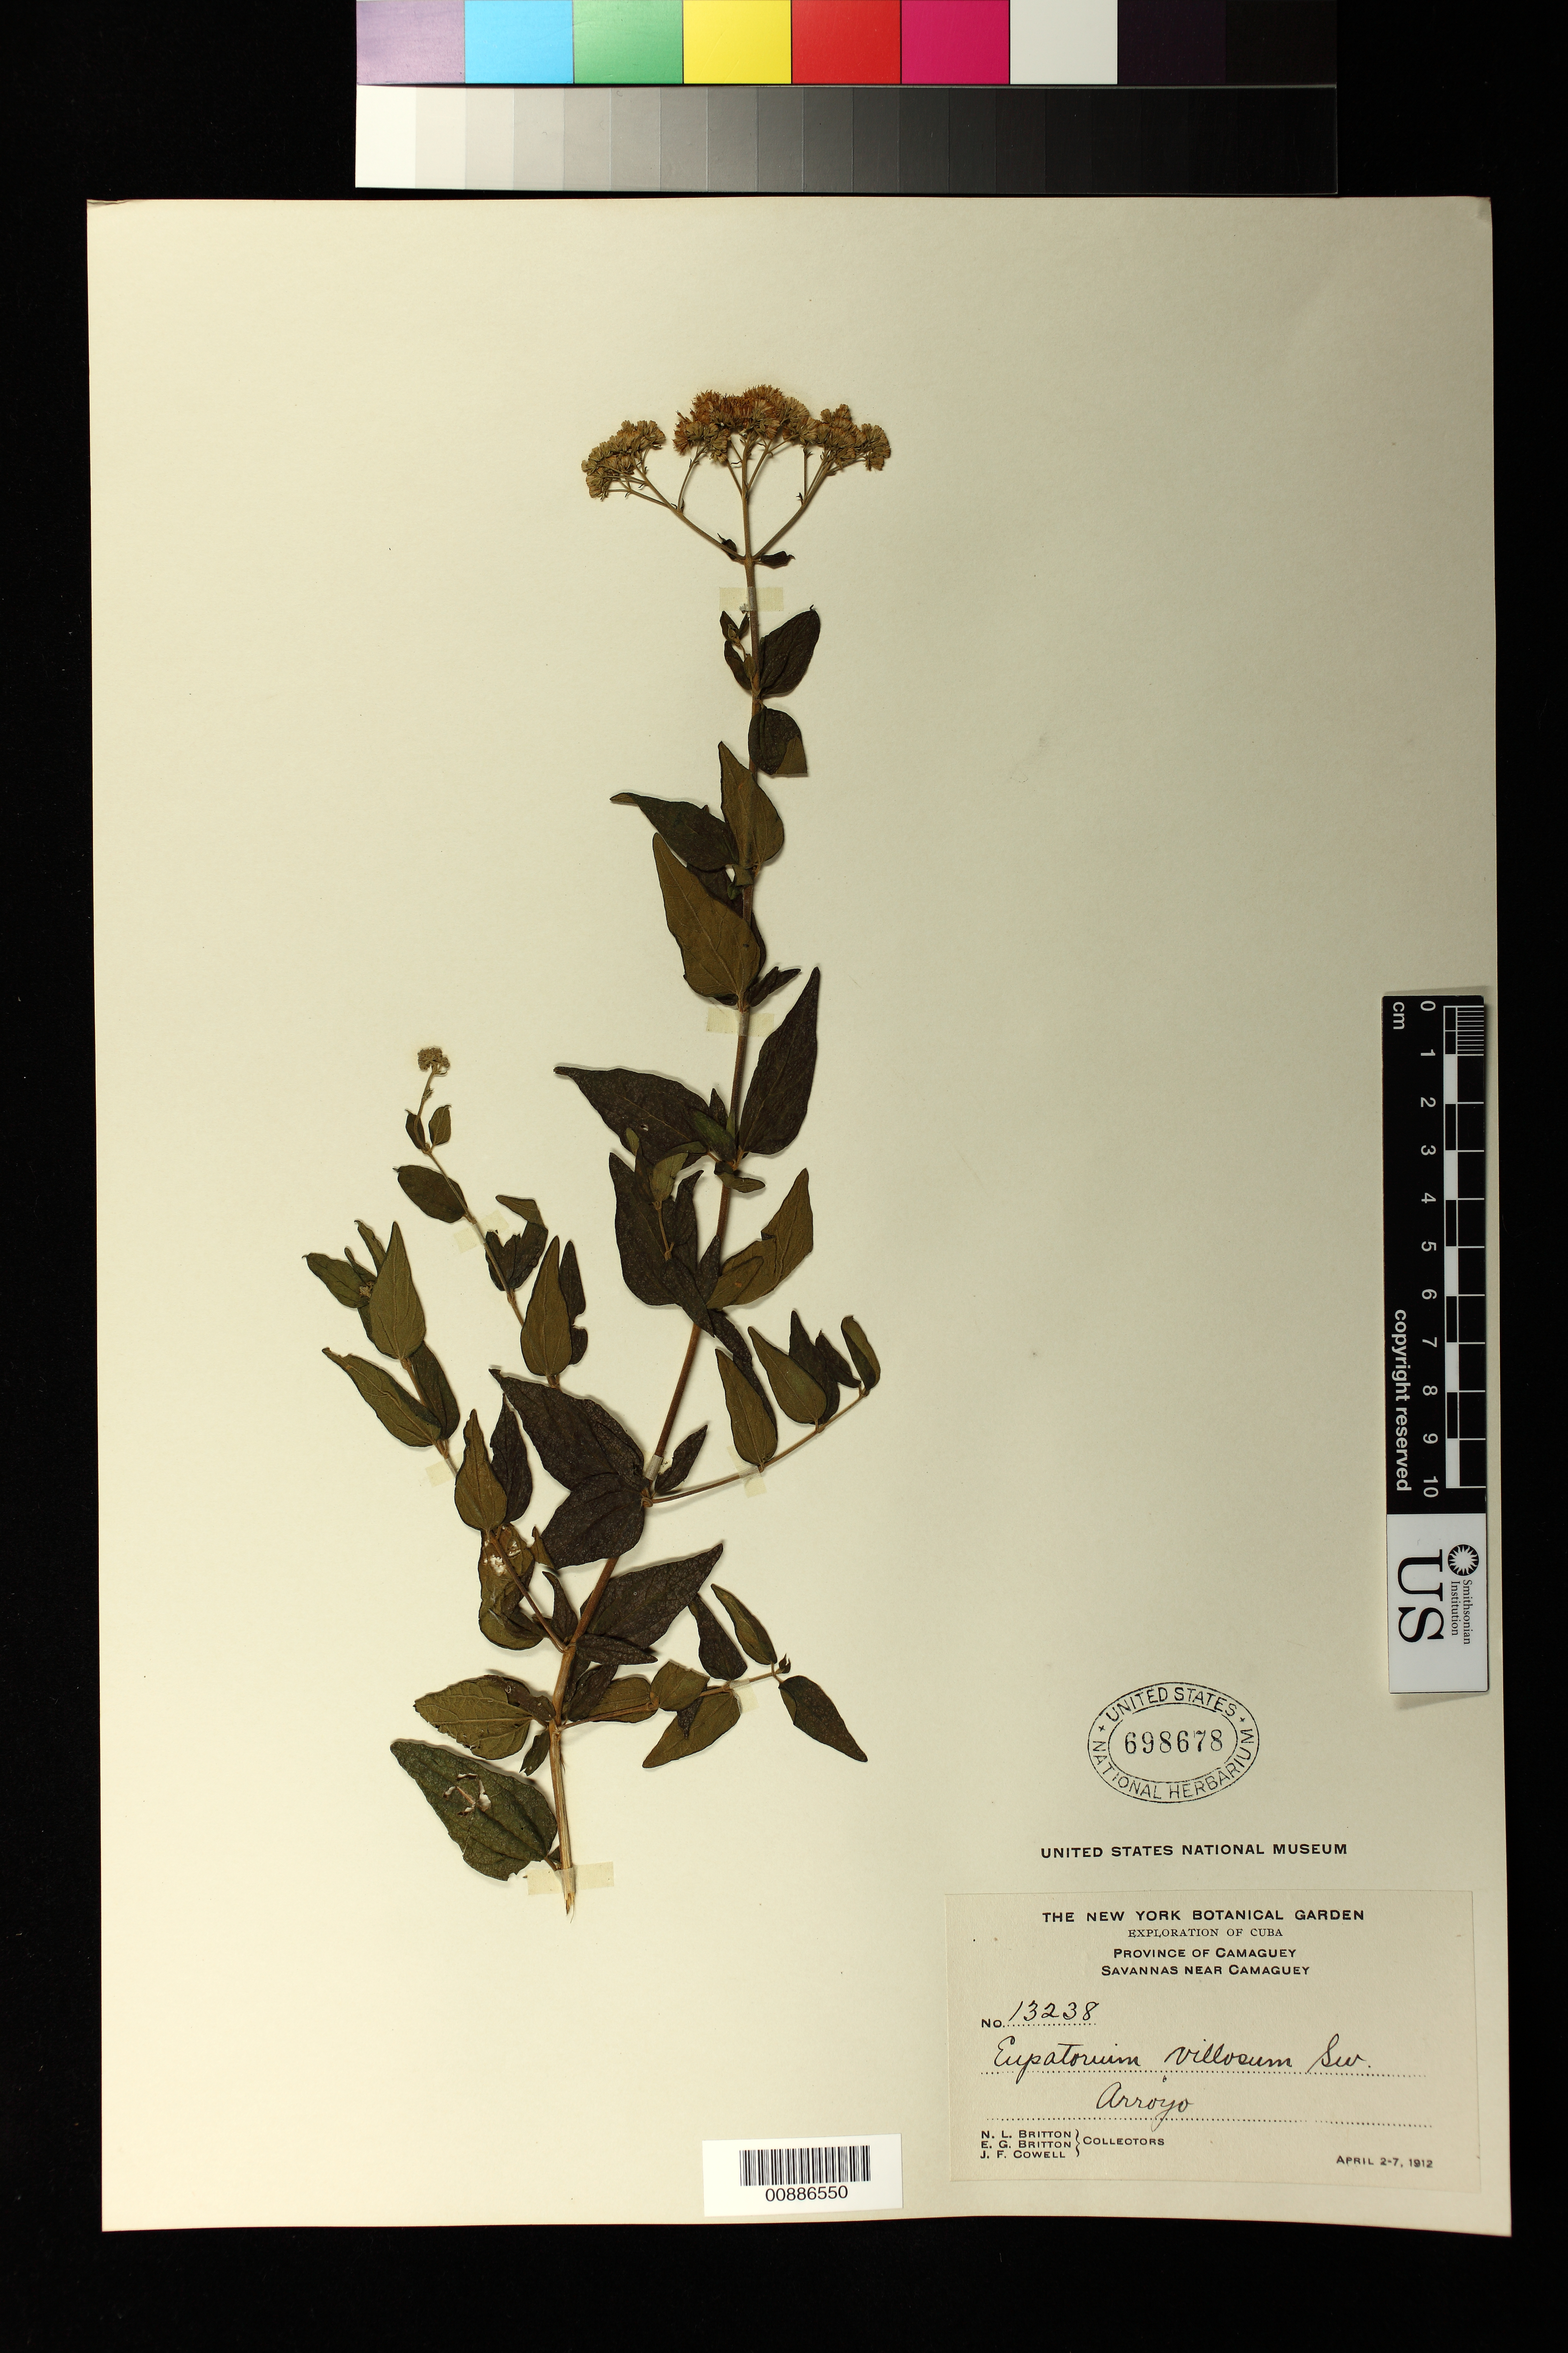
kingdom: Plantae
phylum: Tracheophyta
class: Magnoliopsida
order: Asterales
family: Asteraceae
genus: Koanophyllon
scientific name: Koanophyllon villosum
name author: (Sw.) R.M. King & H. Rob.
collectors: N. Britton, E. G. Britton & J. F. Cowell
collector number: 13238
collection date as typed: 02 Apr 1912 to 07 Apr 1912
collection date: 1912-04-02/1912-04-07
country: Cuba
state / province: Camaguey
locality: Savannas near Camaguey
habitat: Arroyo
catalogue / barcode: US 698678